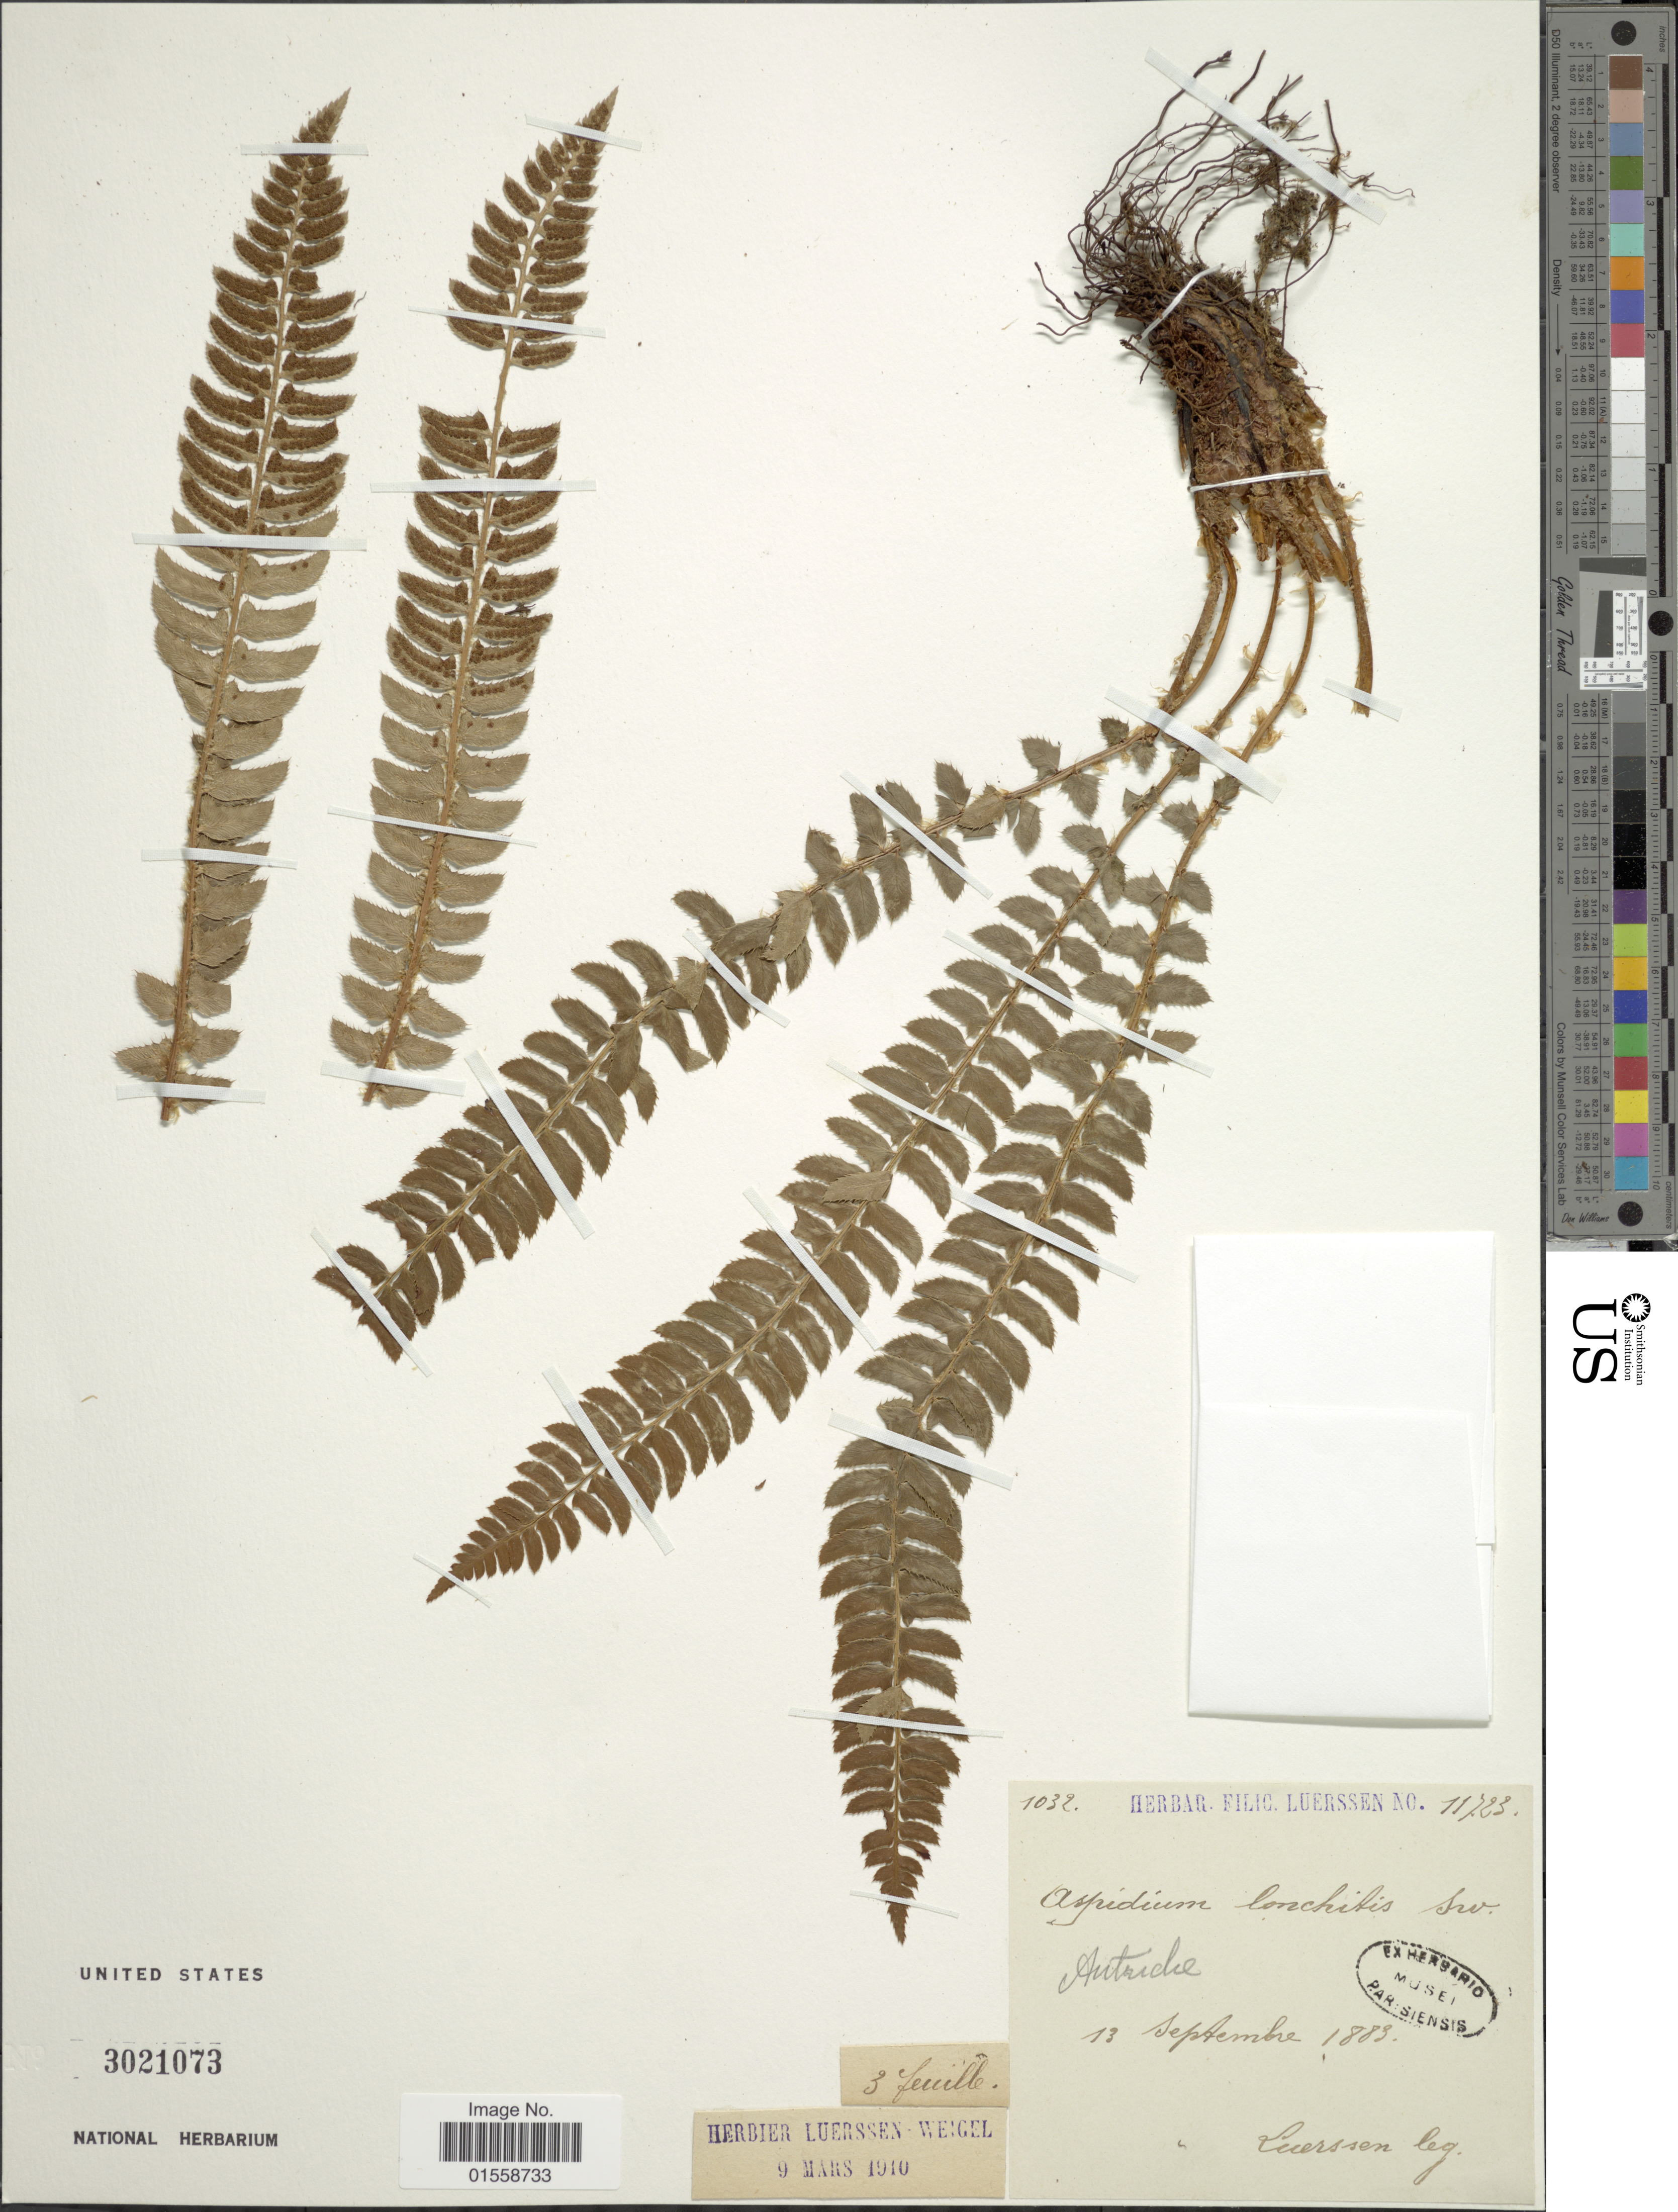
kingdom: Plantae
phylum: Tracheophyta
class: Polypodiopsida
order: Polypodiales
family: Dryopteridaceae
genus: Polystichum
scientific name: Polystichum lonchitis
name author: (Roth) L.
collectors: Luerssen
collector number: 11723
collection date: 1883-09-23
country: Austria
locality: Autriche [interpreted]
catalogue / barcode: US 3021073